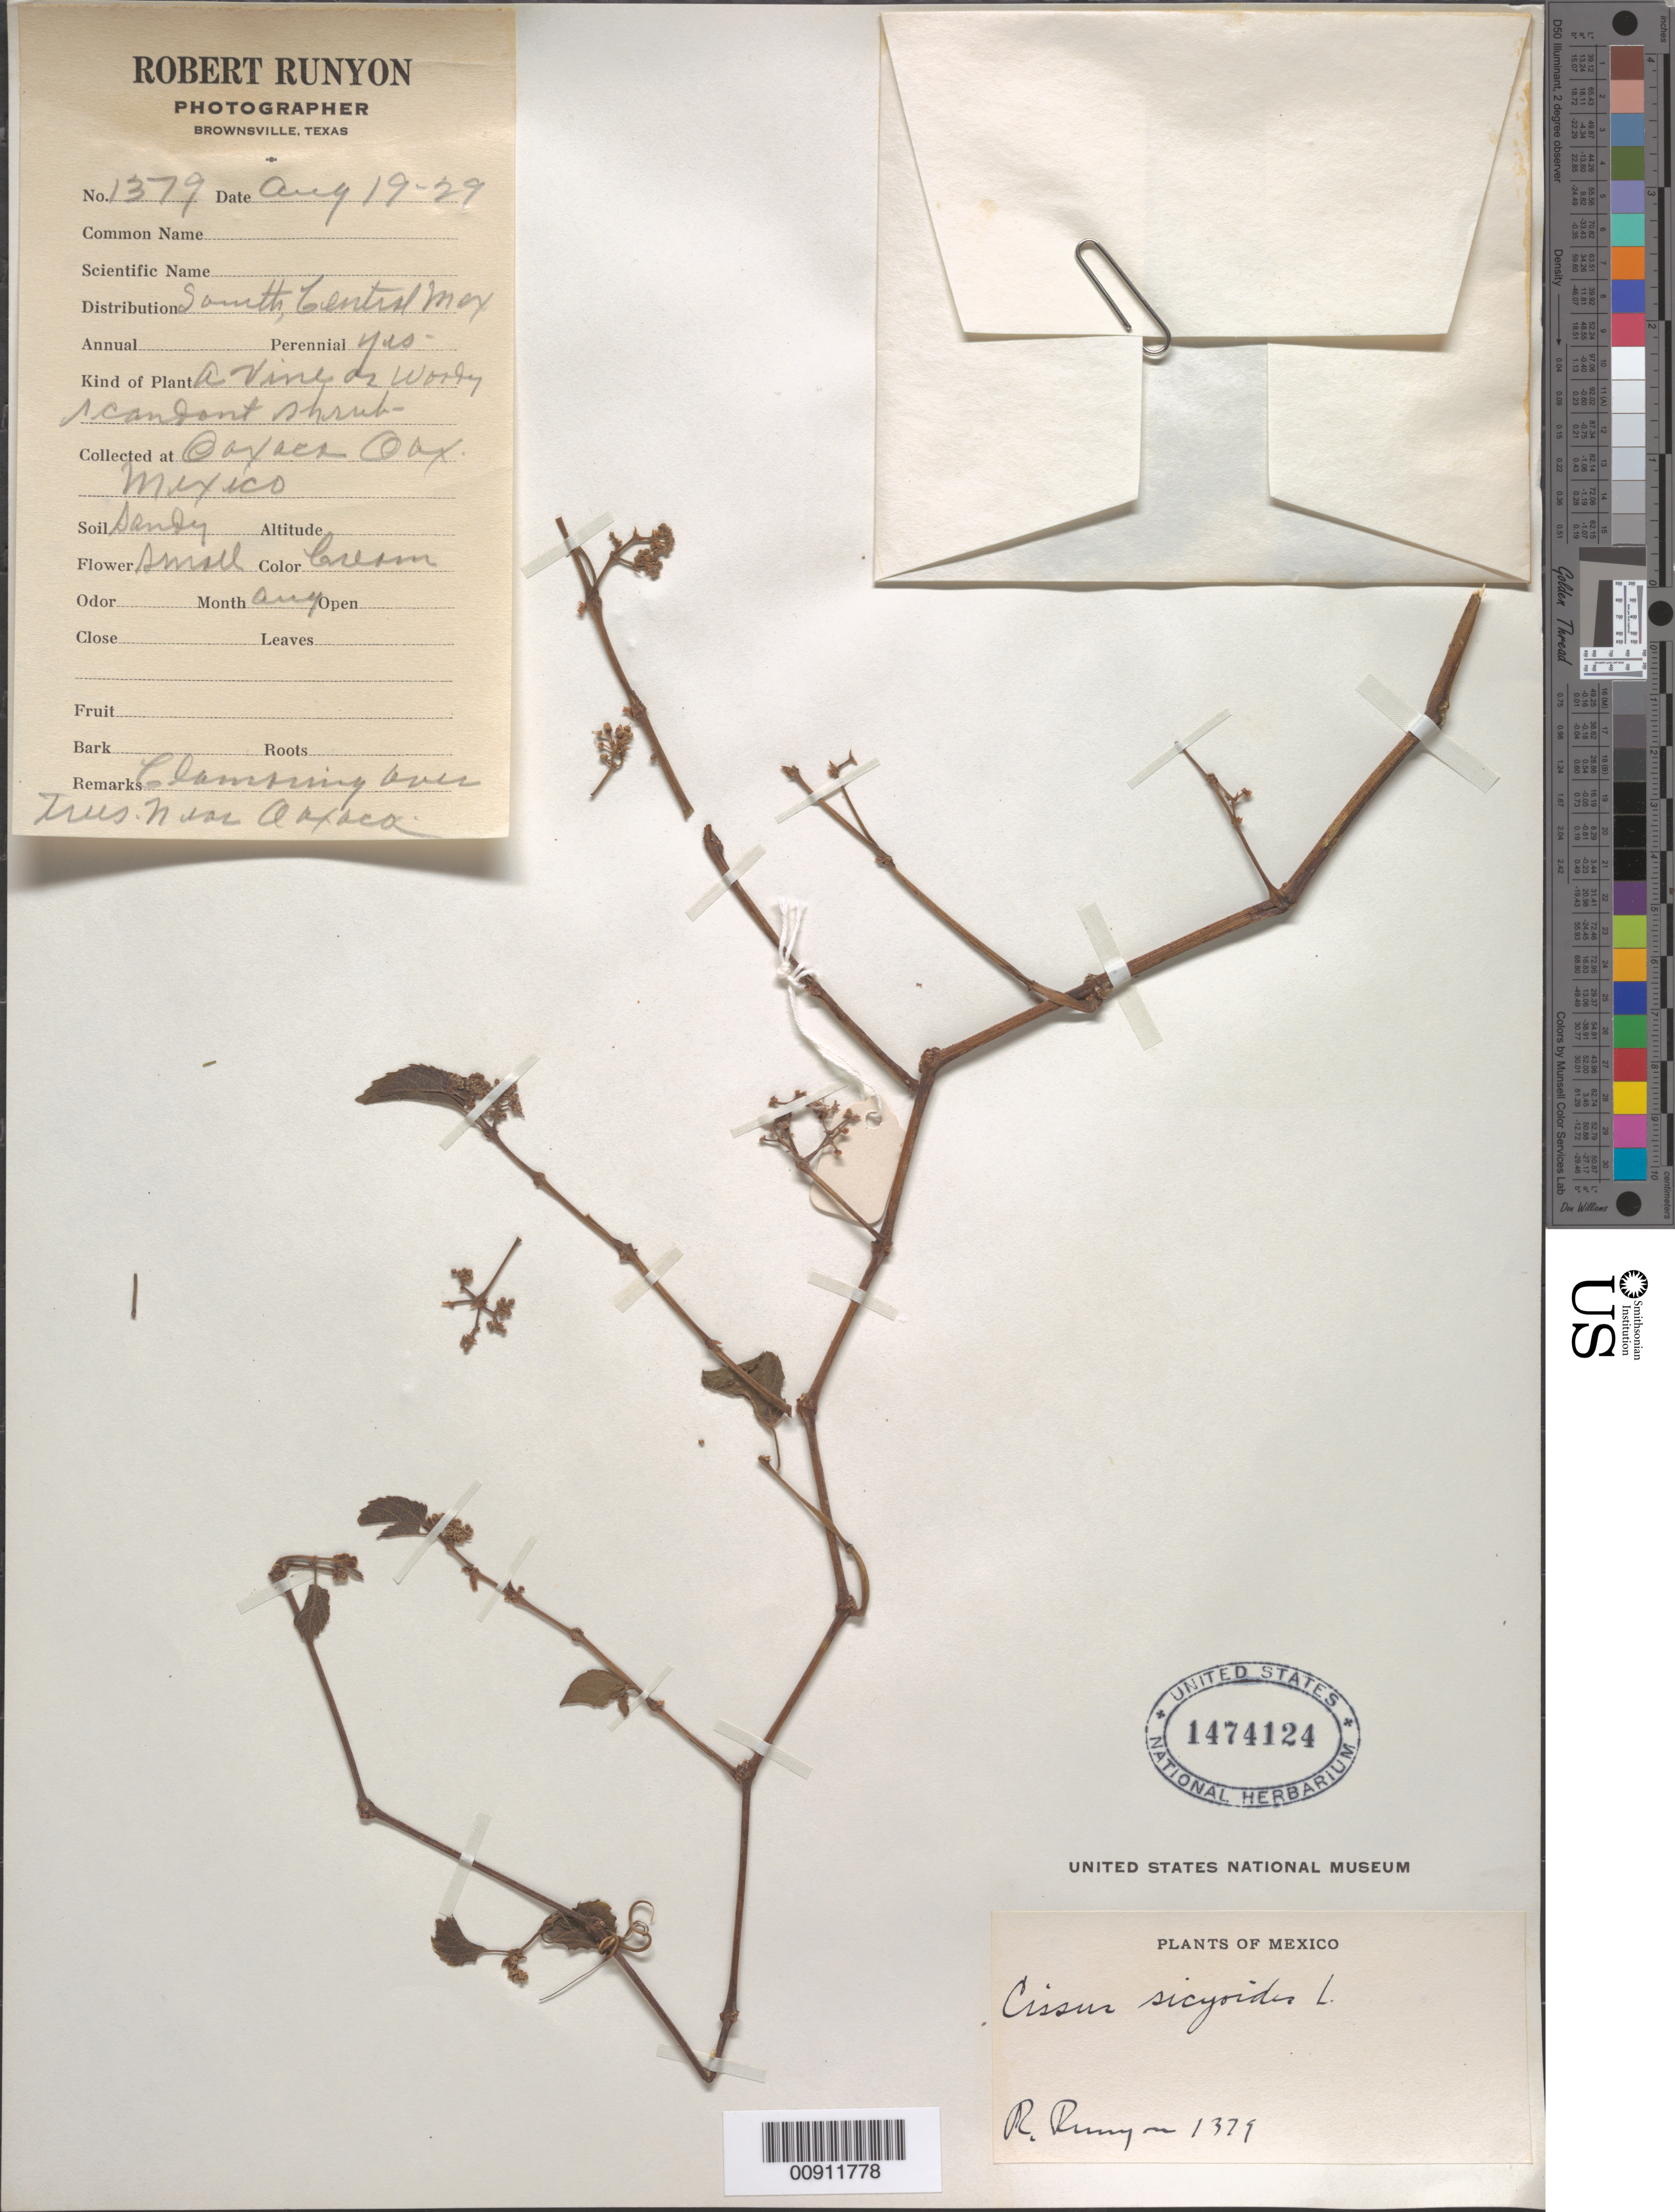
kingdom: Plantae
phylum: Tracheophyta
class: Magnoliopsida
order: Vitales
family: Vitaceae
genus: Cissus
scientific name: Cissus verticillata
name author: (L.) Nicolson & C.E. Jarvis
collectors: R. Runyon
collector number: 1379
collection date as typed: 19 Aug 1929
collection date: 1929-08-19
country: Mexico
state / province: Oaxaca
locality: Near Oaxaca, Oaxaca.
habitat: Sandy soil. Climbing over trees.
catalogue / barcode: US 1474124